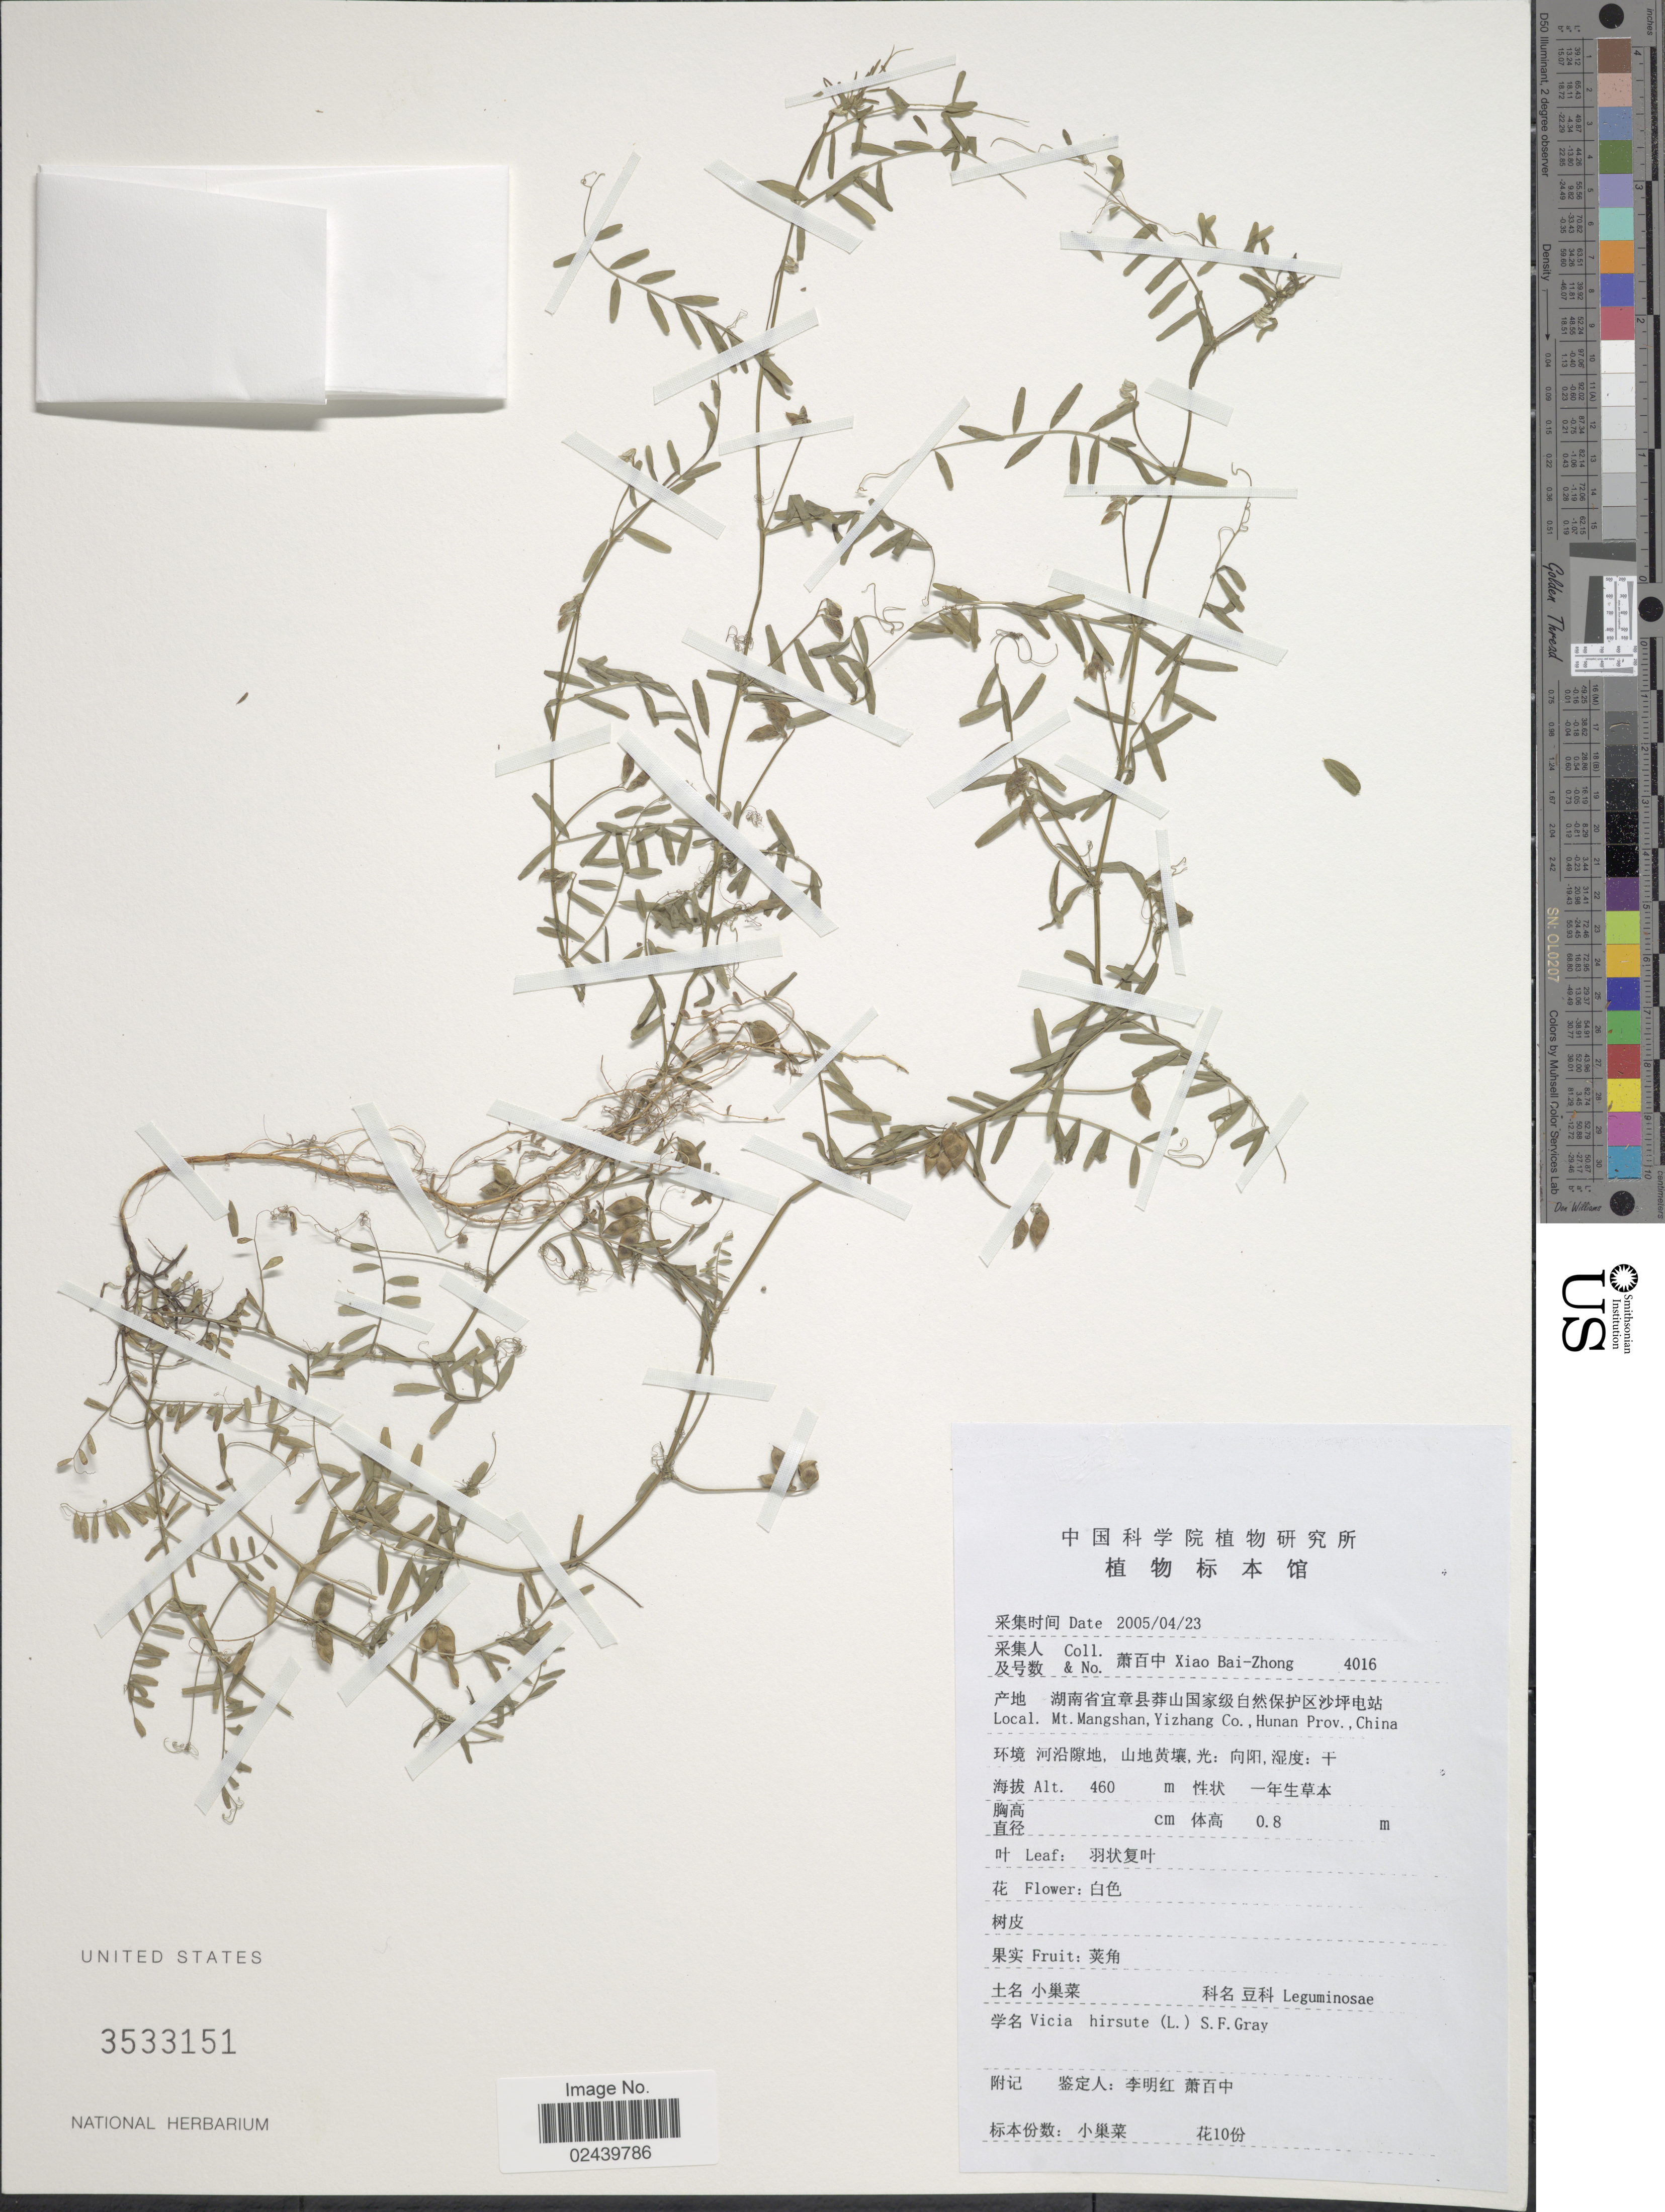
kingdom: Plantae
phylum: Tracheophyta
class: Magnoliopsida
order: Fabales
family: Fabaceae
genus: Vicia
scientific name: Vicia hirsuta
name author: (L.) A. Gray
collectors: B. Z. Xiao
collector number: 4016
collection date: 2005-04-23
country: China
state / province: Hunan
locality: Mt. Mangshan, Yizhang Co.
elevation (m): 460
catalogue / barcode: US 3533151